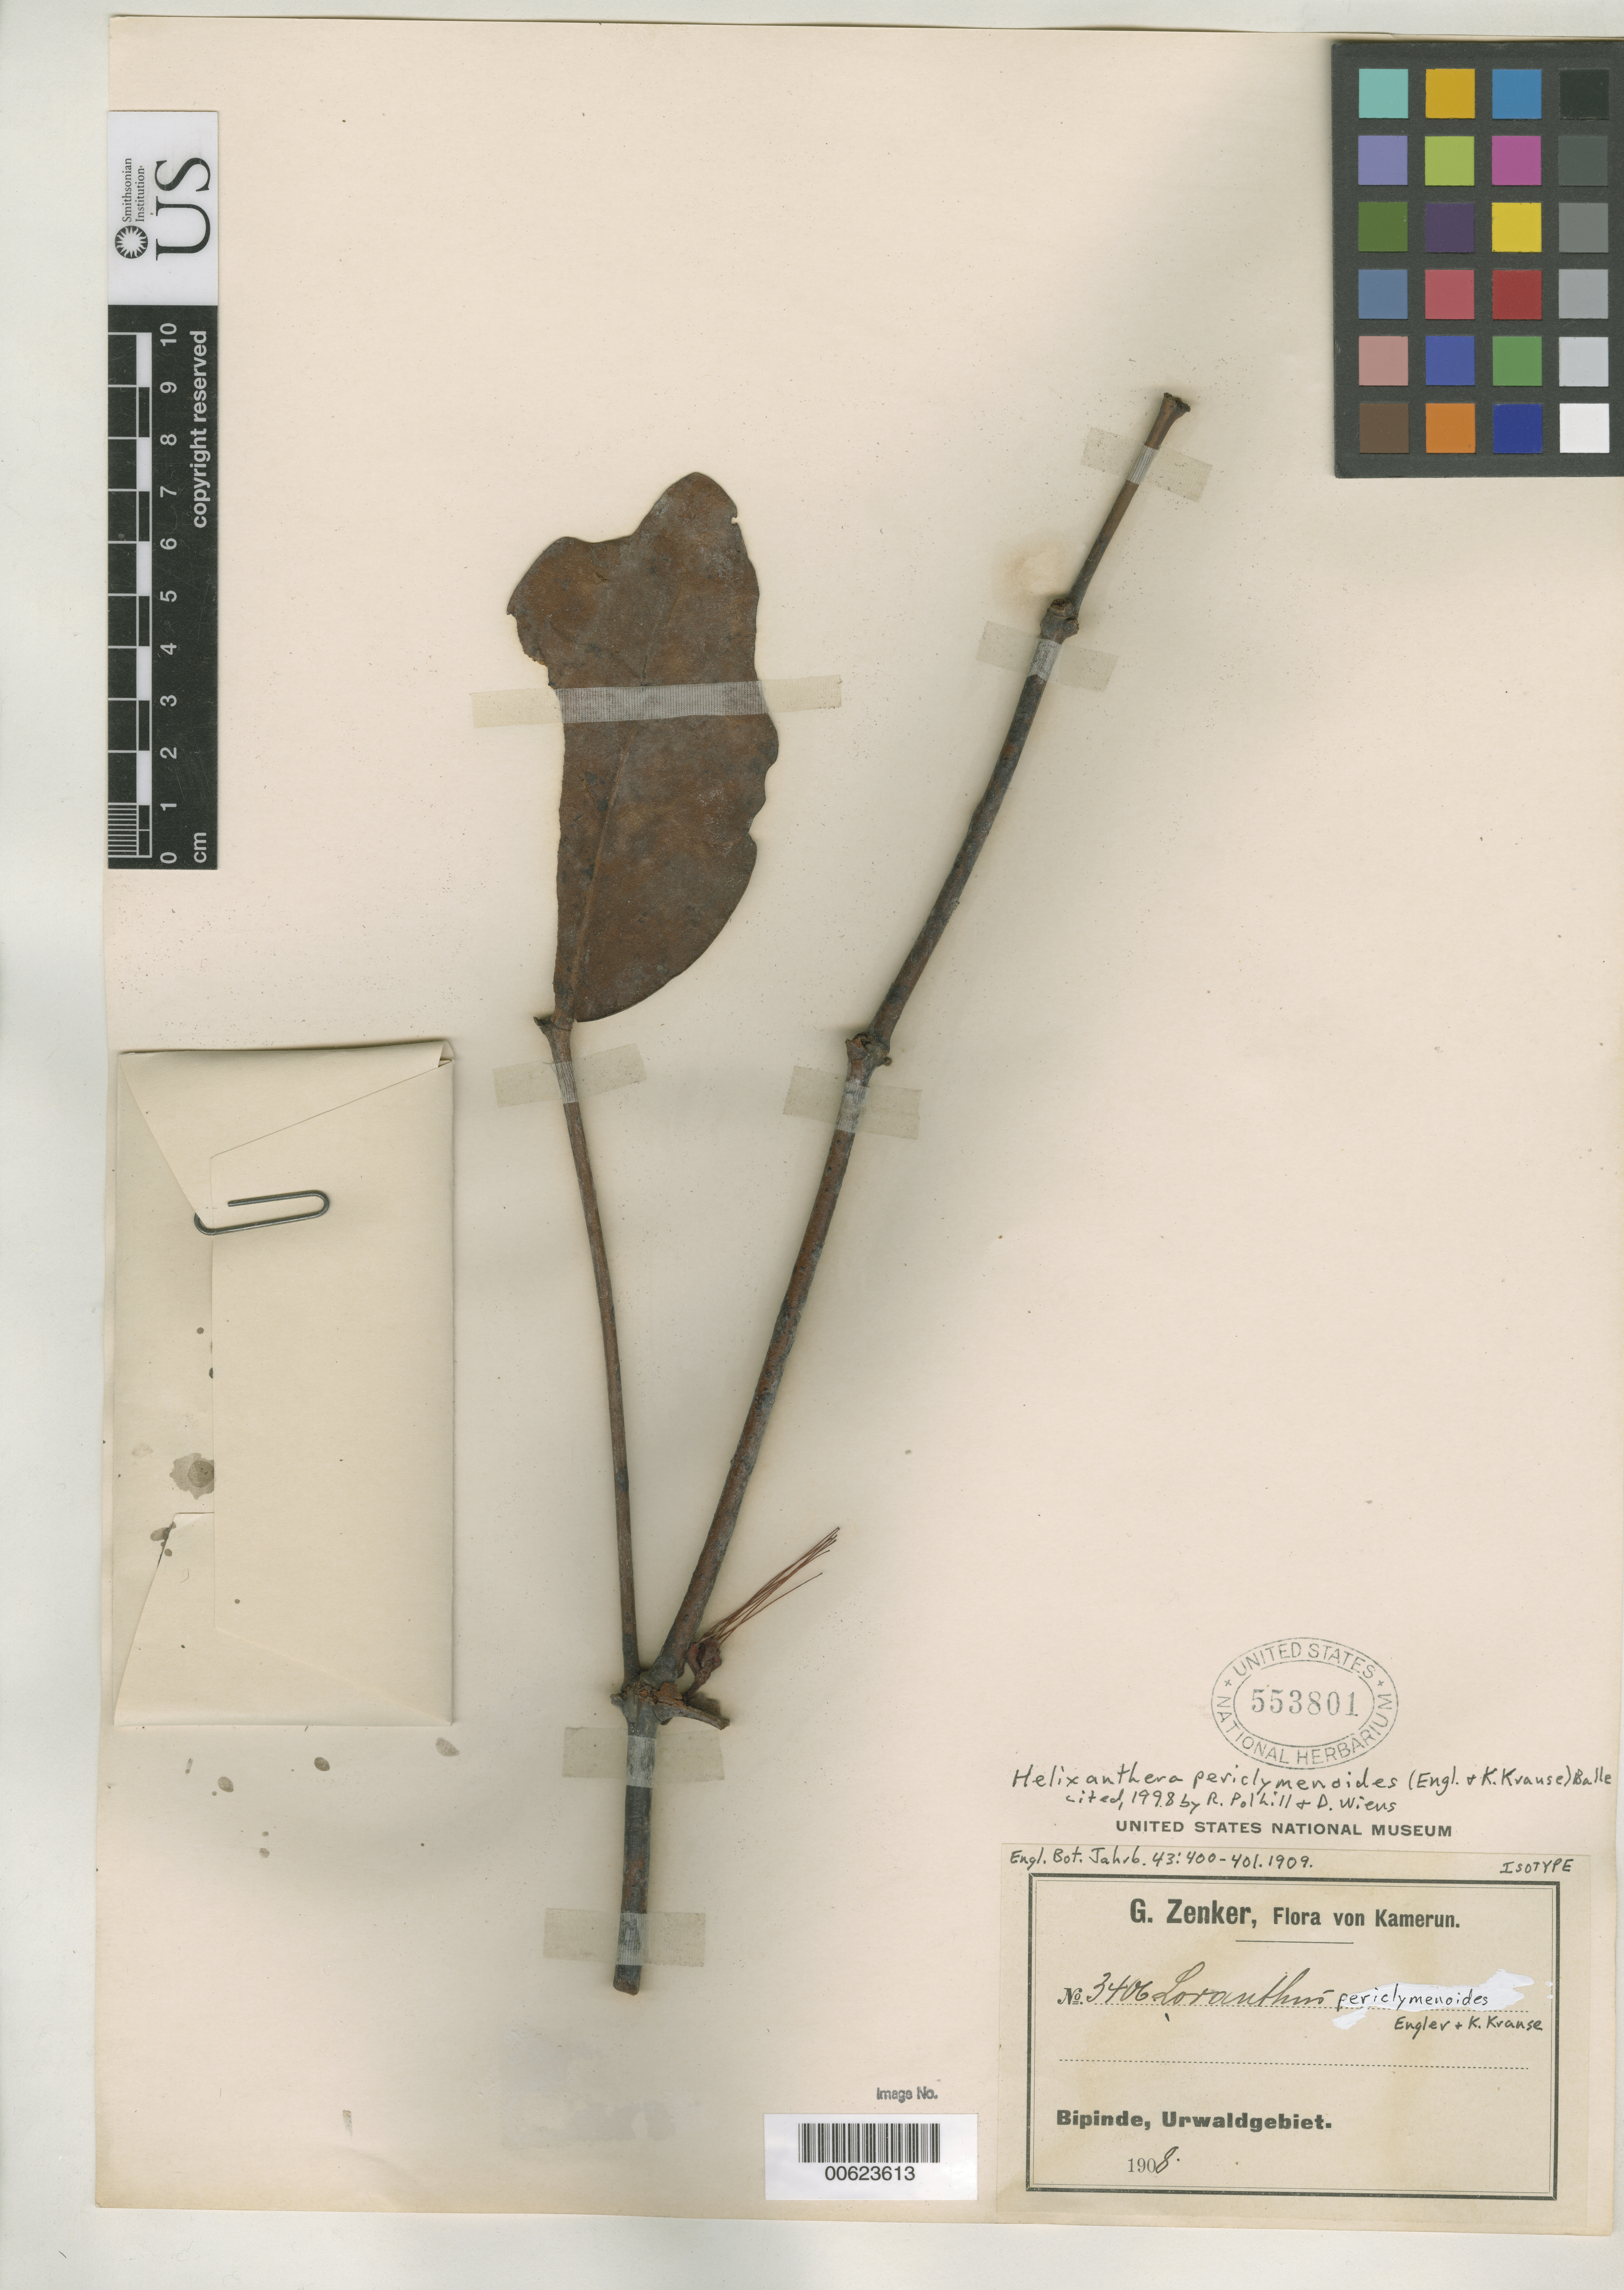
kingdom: Plantae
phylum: Tracheophyta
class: Magnoliopsida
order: Santalales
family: Loranthaceae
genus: Loranthus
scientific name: Loranthus periclymenoides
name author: Engl. in K. Krause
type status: Isotype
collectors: G. A. Zenker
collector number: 3406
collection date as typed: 1908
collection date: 1908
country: Cameroon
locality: Bipinde, Urwaldgebiet.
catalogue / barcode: US 553801